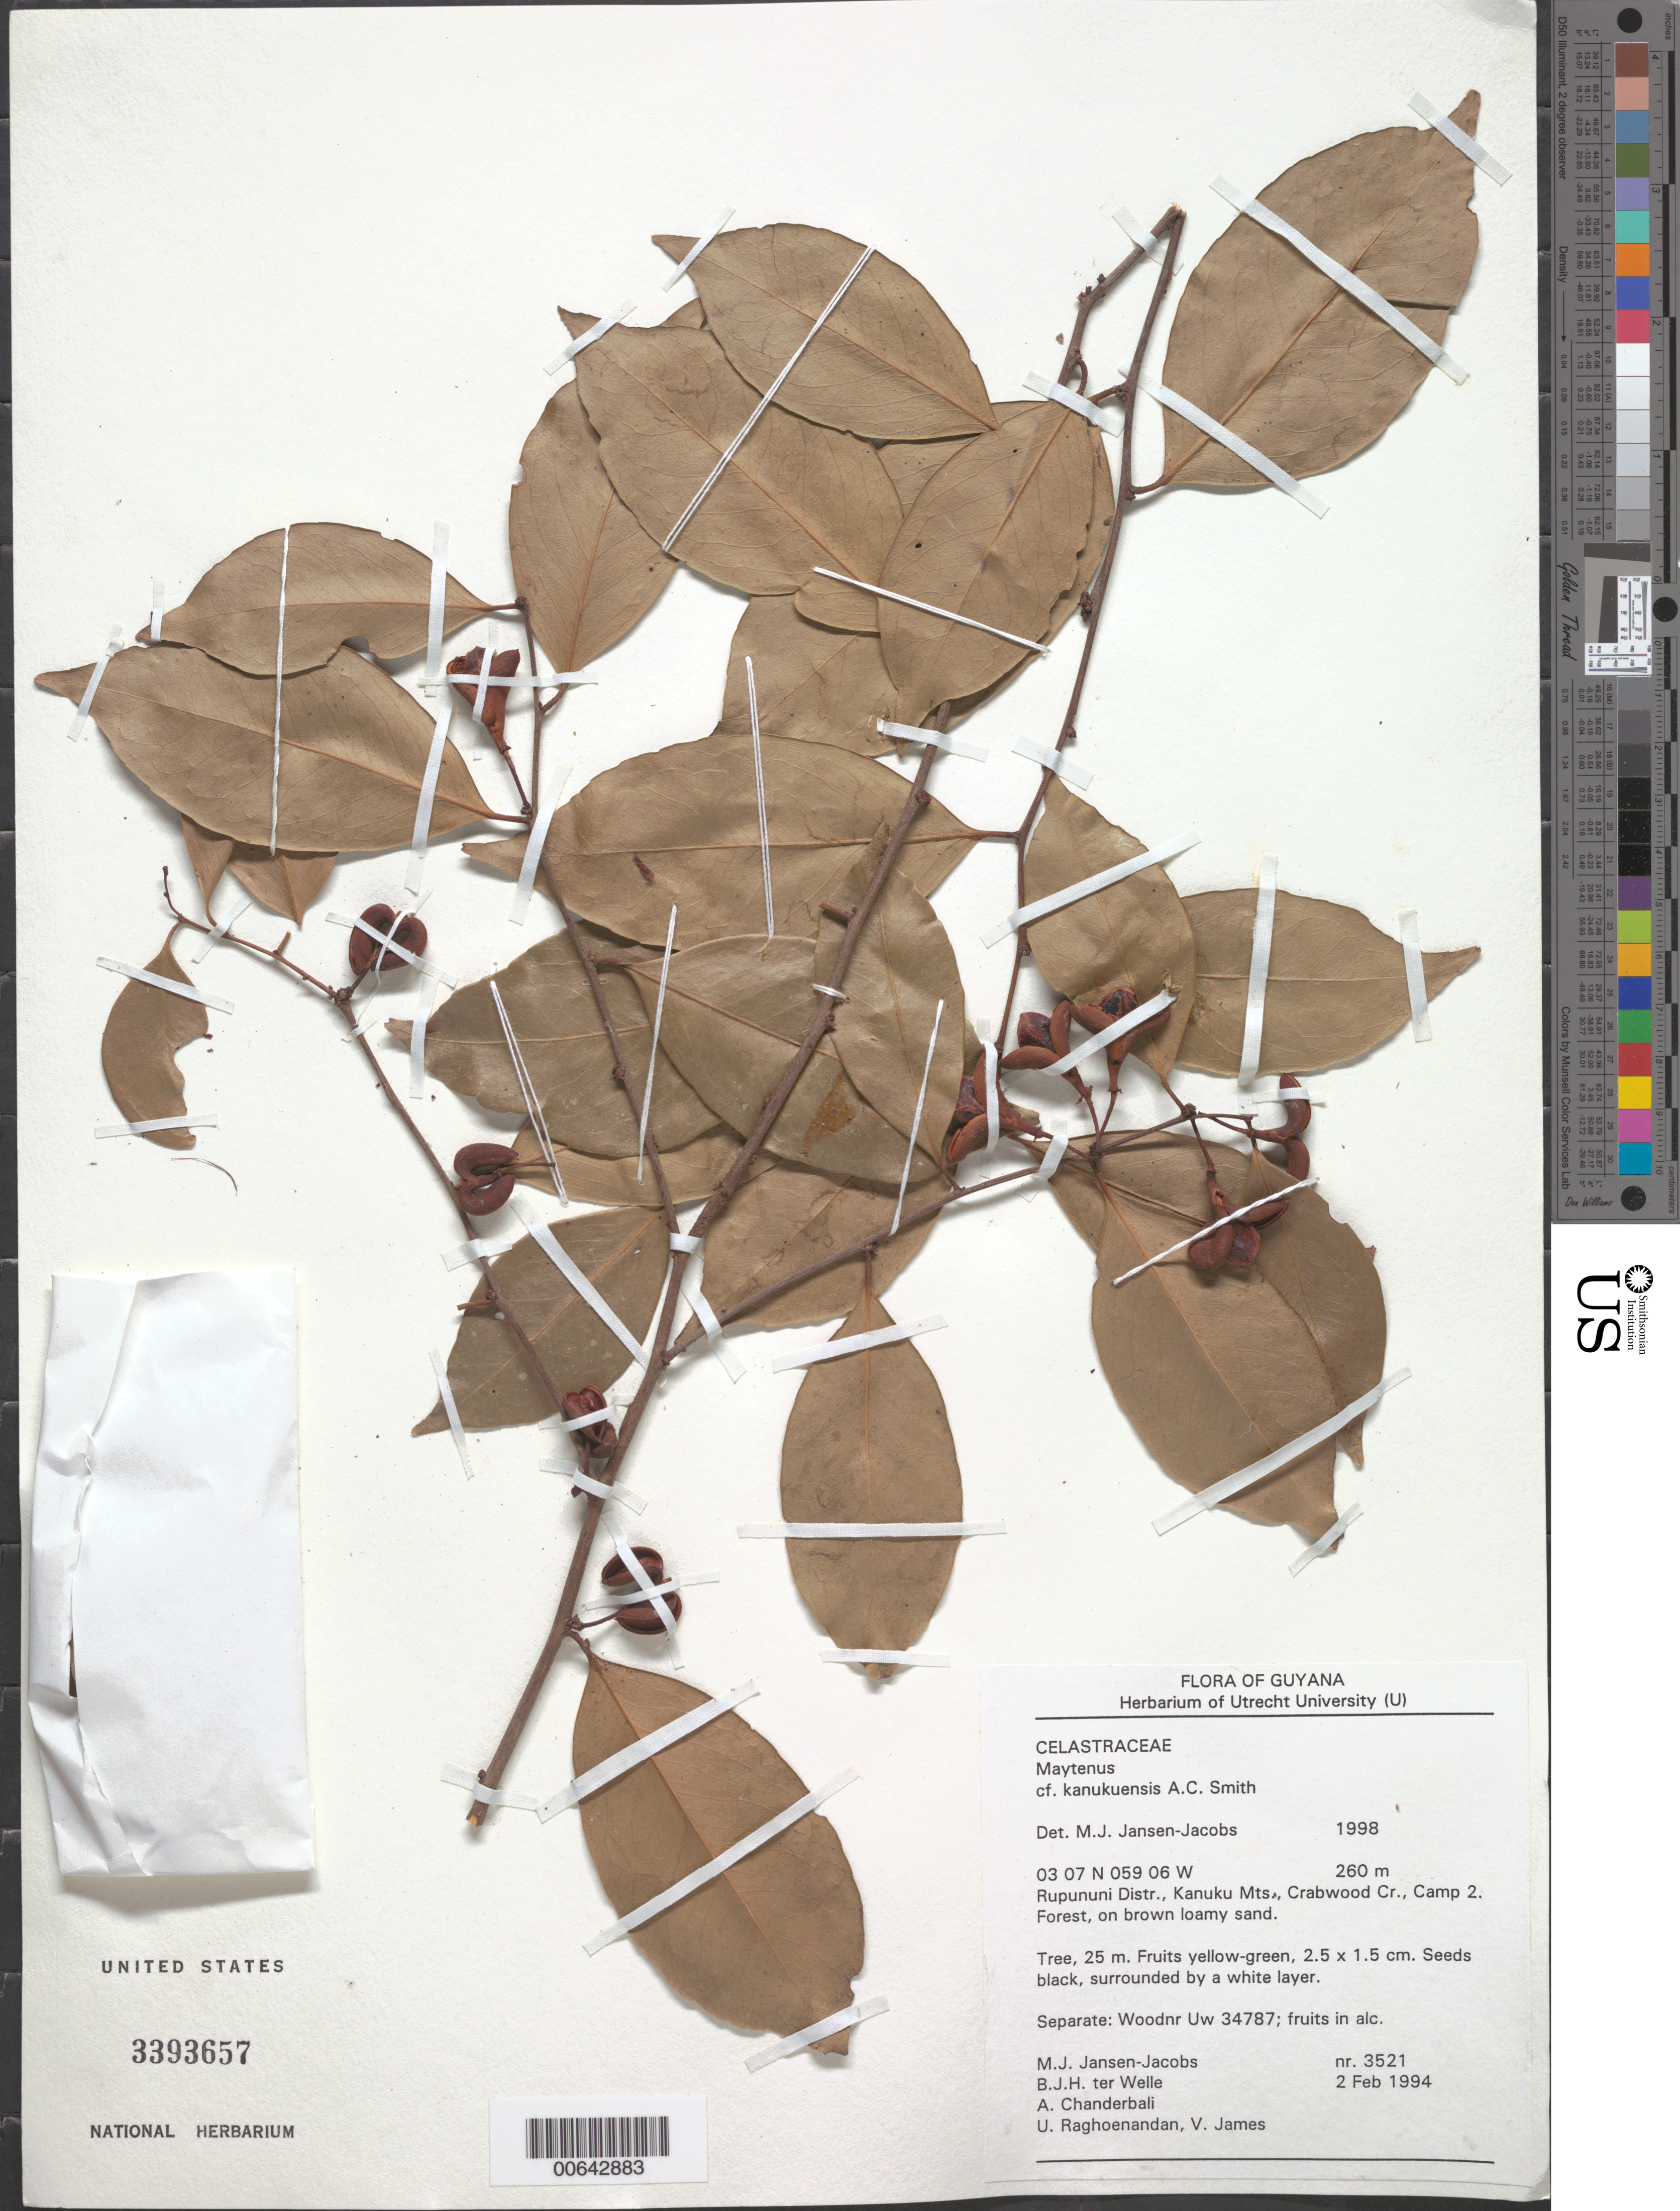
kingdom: Plantae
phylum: Tracheophyta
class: Magnoliopsida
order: Celastrales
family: Celastraceae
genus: Maytenus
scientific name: Maytenus kanukuensis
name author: A.C. Sm.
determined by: Jansen-Jacobs, M. J., (U), Nationaal Herbarium Nederland, Utrecht University branch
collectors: M. J. Jansen-Jacobs, B. Welle, A. S. Chanderbali, U. Raghoenandan & V. James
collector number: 3521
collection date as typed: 2-Feb-94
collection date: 1994-02-02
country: Guyana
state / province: U. Takutu-U. Essequibo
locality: Crabwood Cr., Camp 2, Kanuku Mts., Rupununi District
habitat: Forest on brown loamy soil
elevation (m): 260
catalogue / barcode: US 3393657